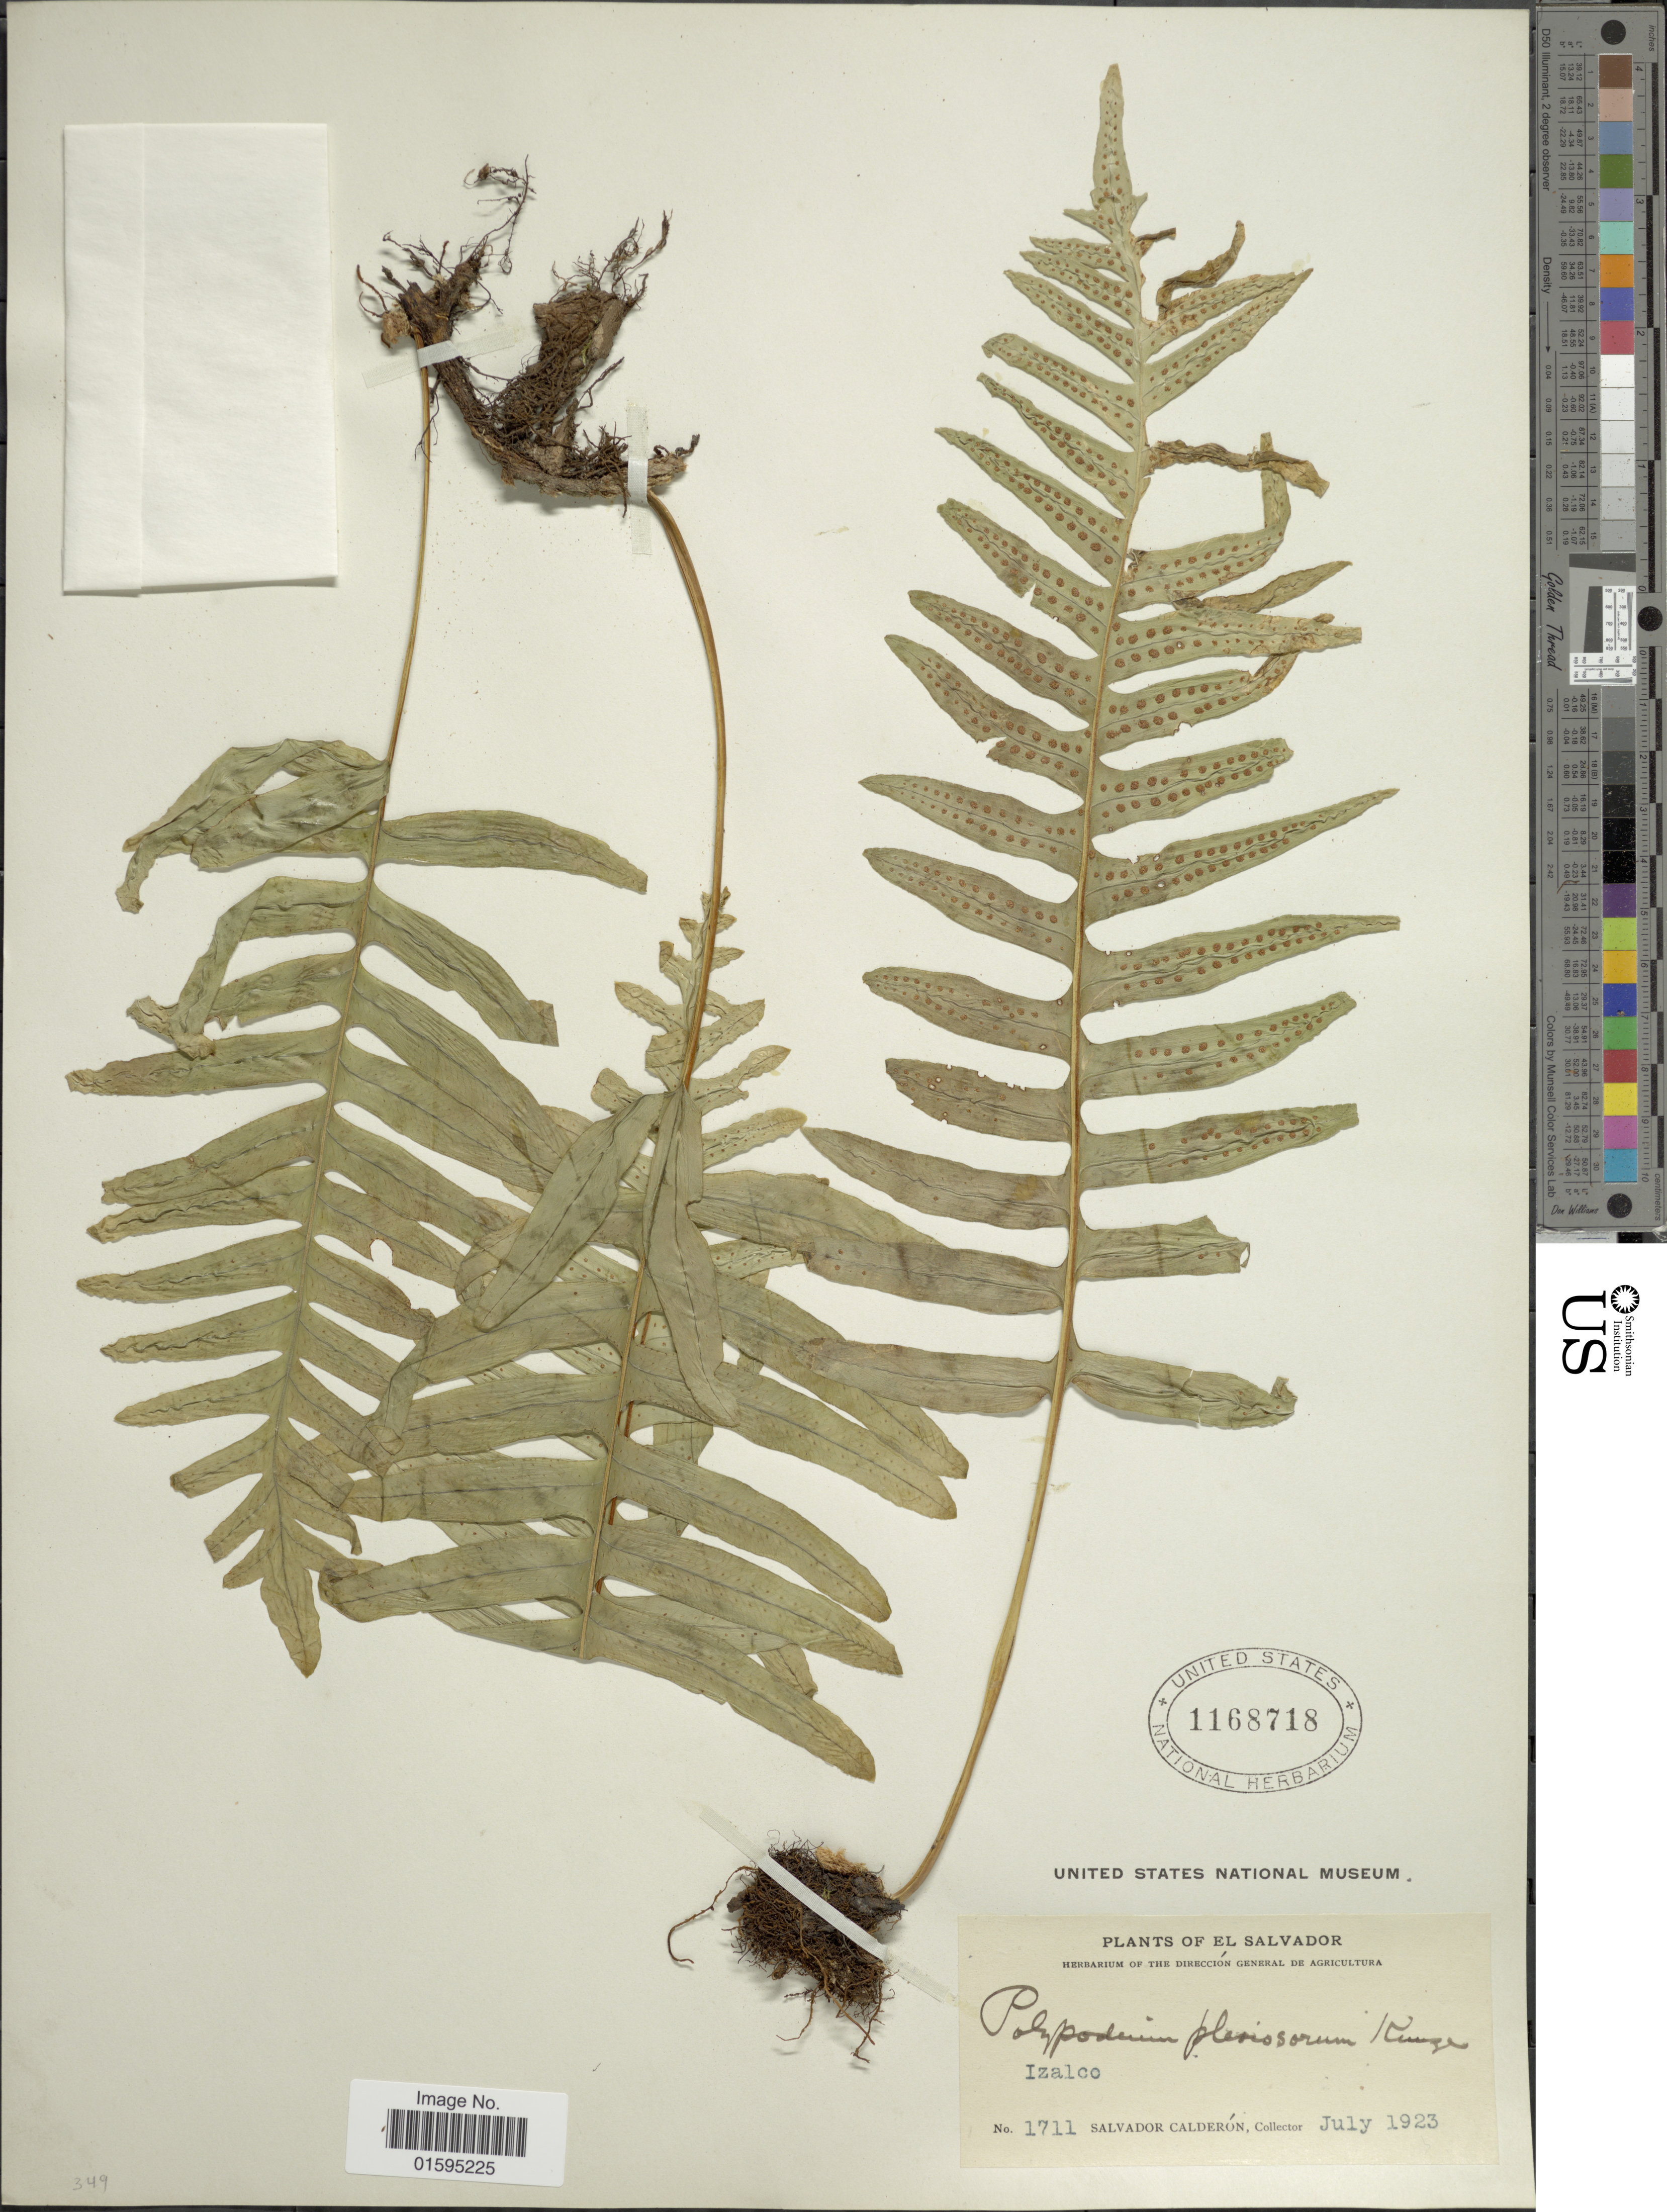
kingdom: Plantae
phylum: Tracheophyta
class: Polypodiopsida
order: Polypodiales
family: Polypodiaceae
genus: Polypodium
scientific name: Polypodium fuscopetiolatum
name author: A.R. Sm.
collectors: S. Calderón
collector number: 1711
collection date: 1923-07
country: El Salvador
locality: Izalco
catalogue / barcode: US 1168718